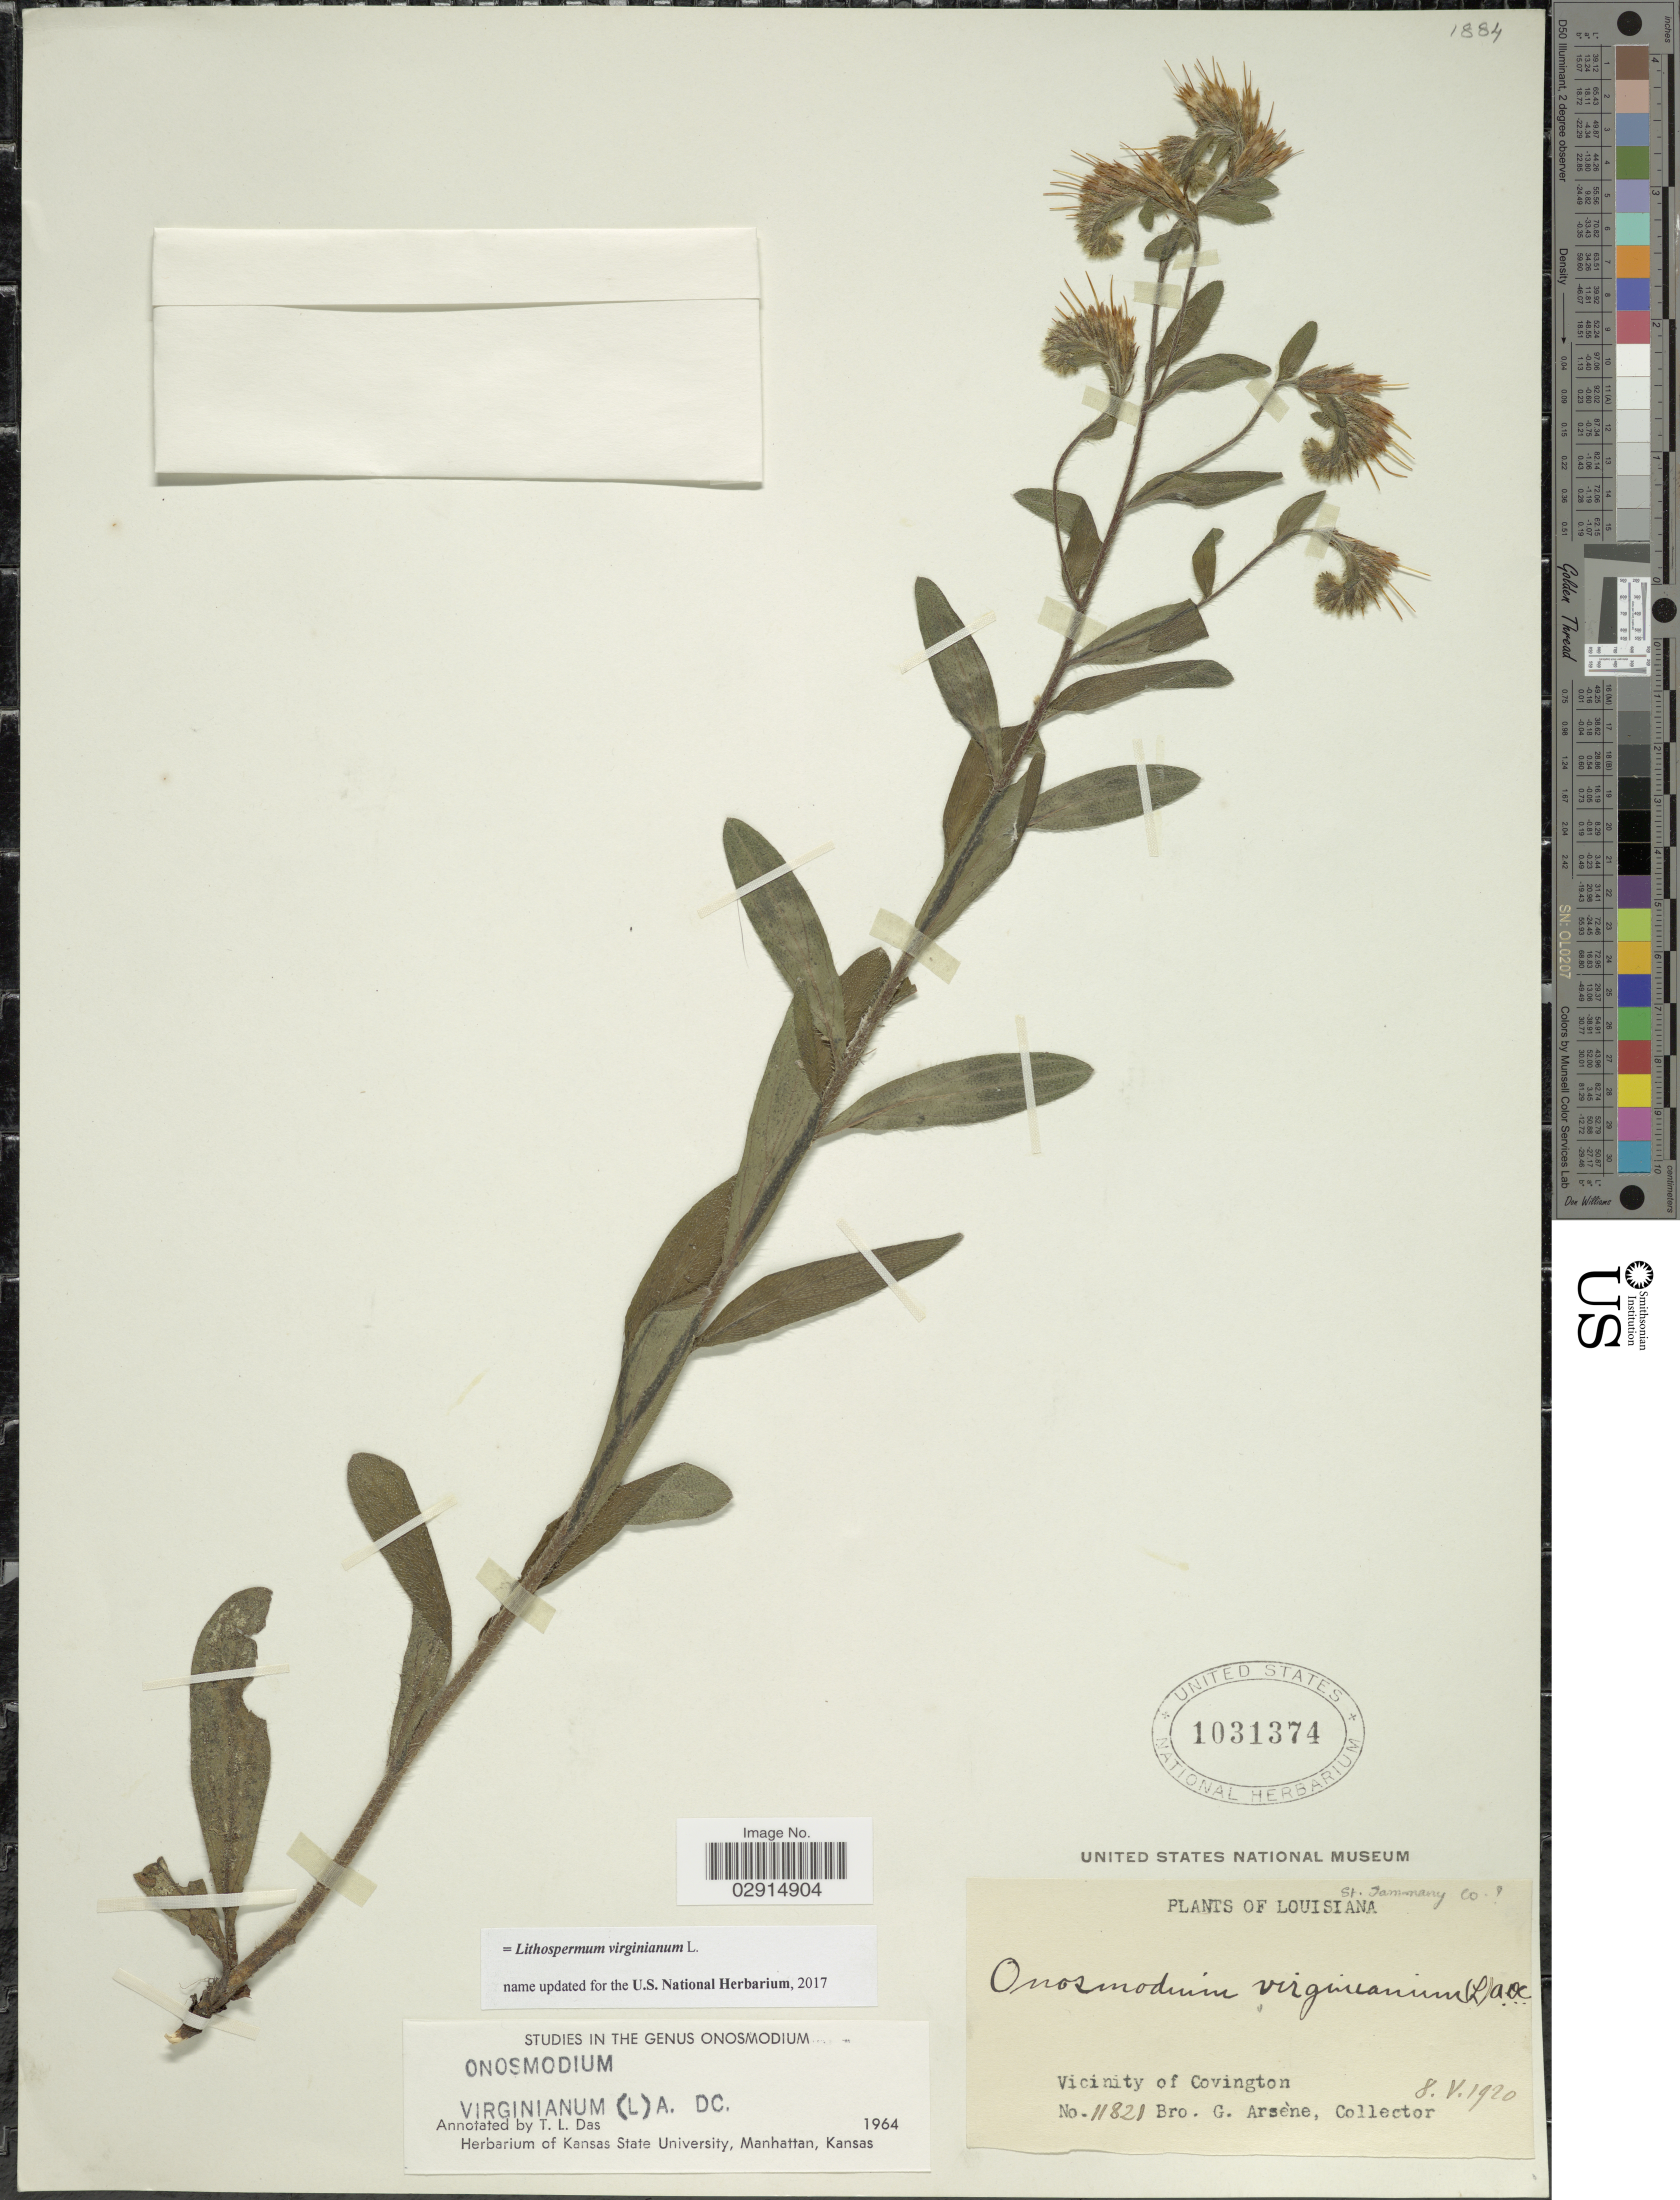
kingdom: Plantae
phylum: Tracheophyta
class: Magnoliopsida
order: Boraginales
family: Boraginaceae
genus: Lithospermum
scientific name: Lithospermum virginianum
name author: L.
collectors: Bro. G. Arsène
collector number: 11821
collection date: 1920-05-08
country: United States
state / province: Louisiana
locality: Vicinity of Covington. St Tammany Co.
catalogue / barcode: US 1031374